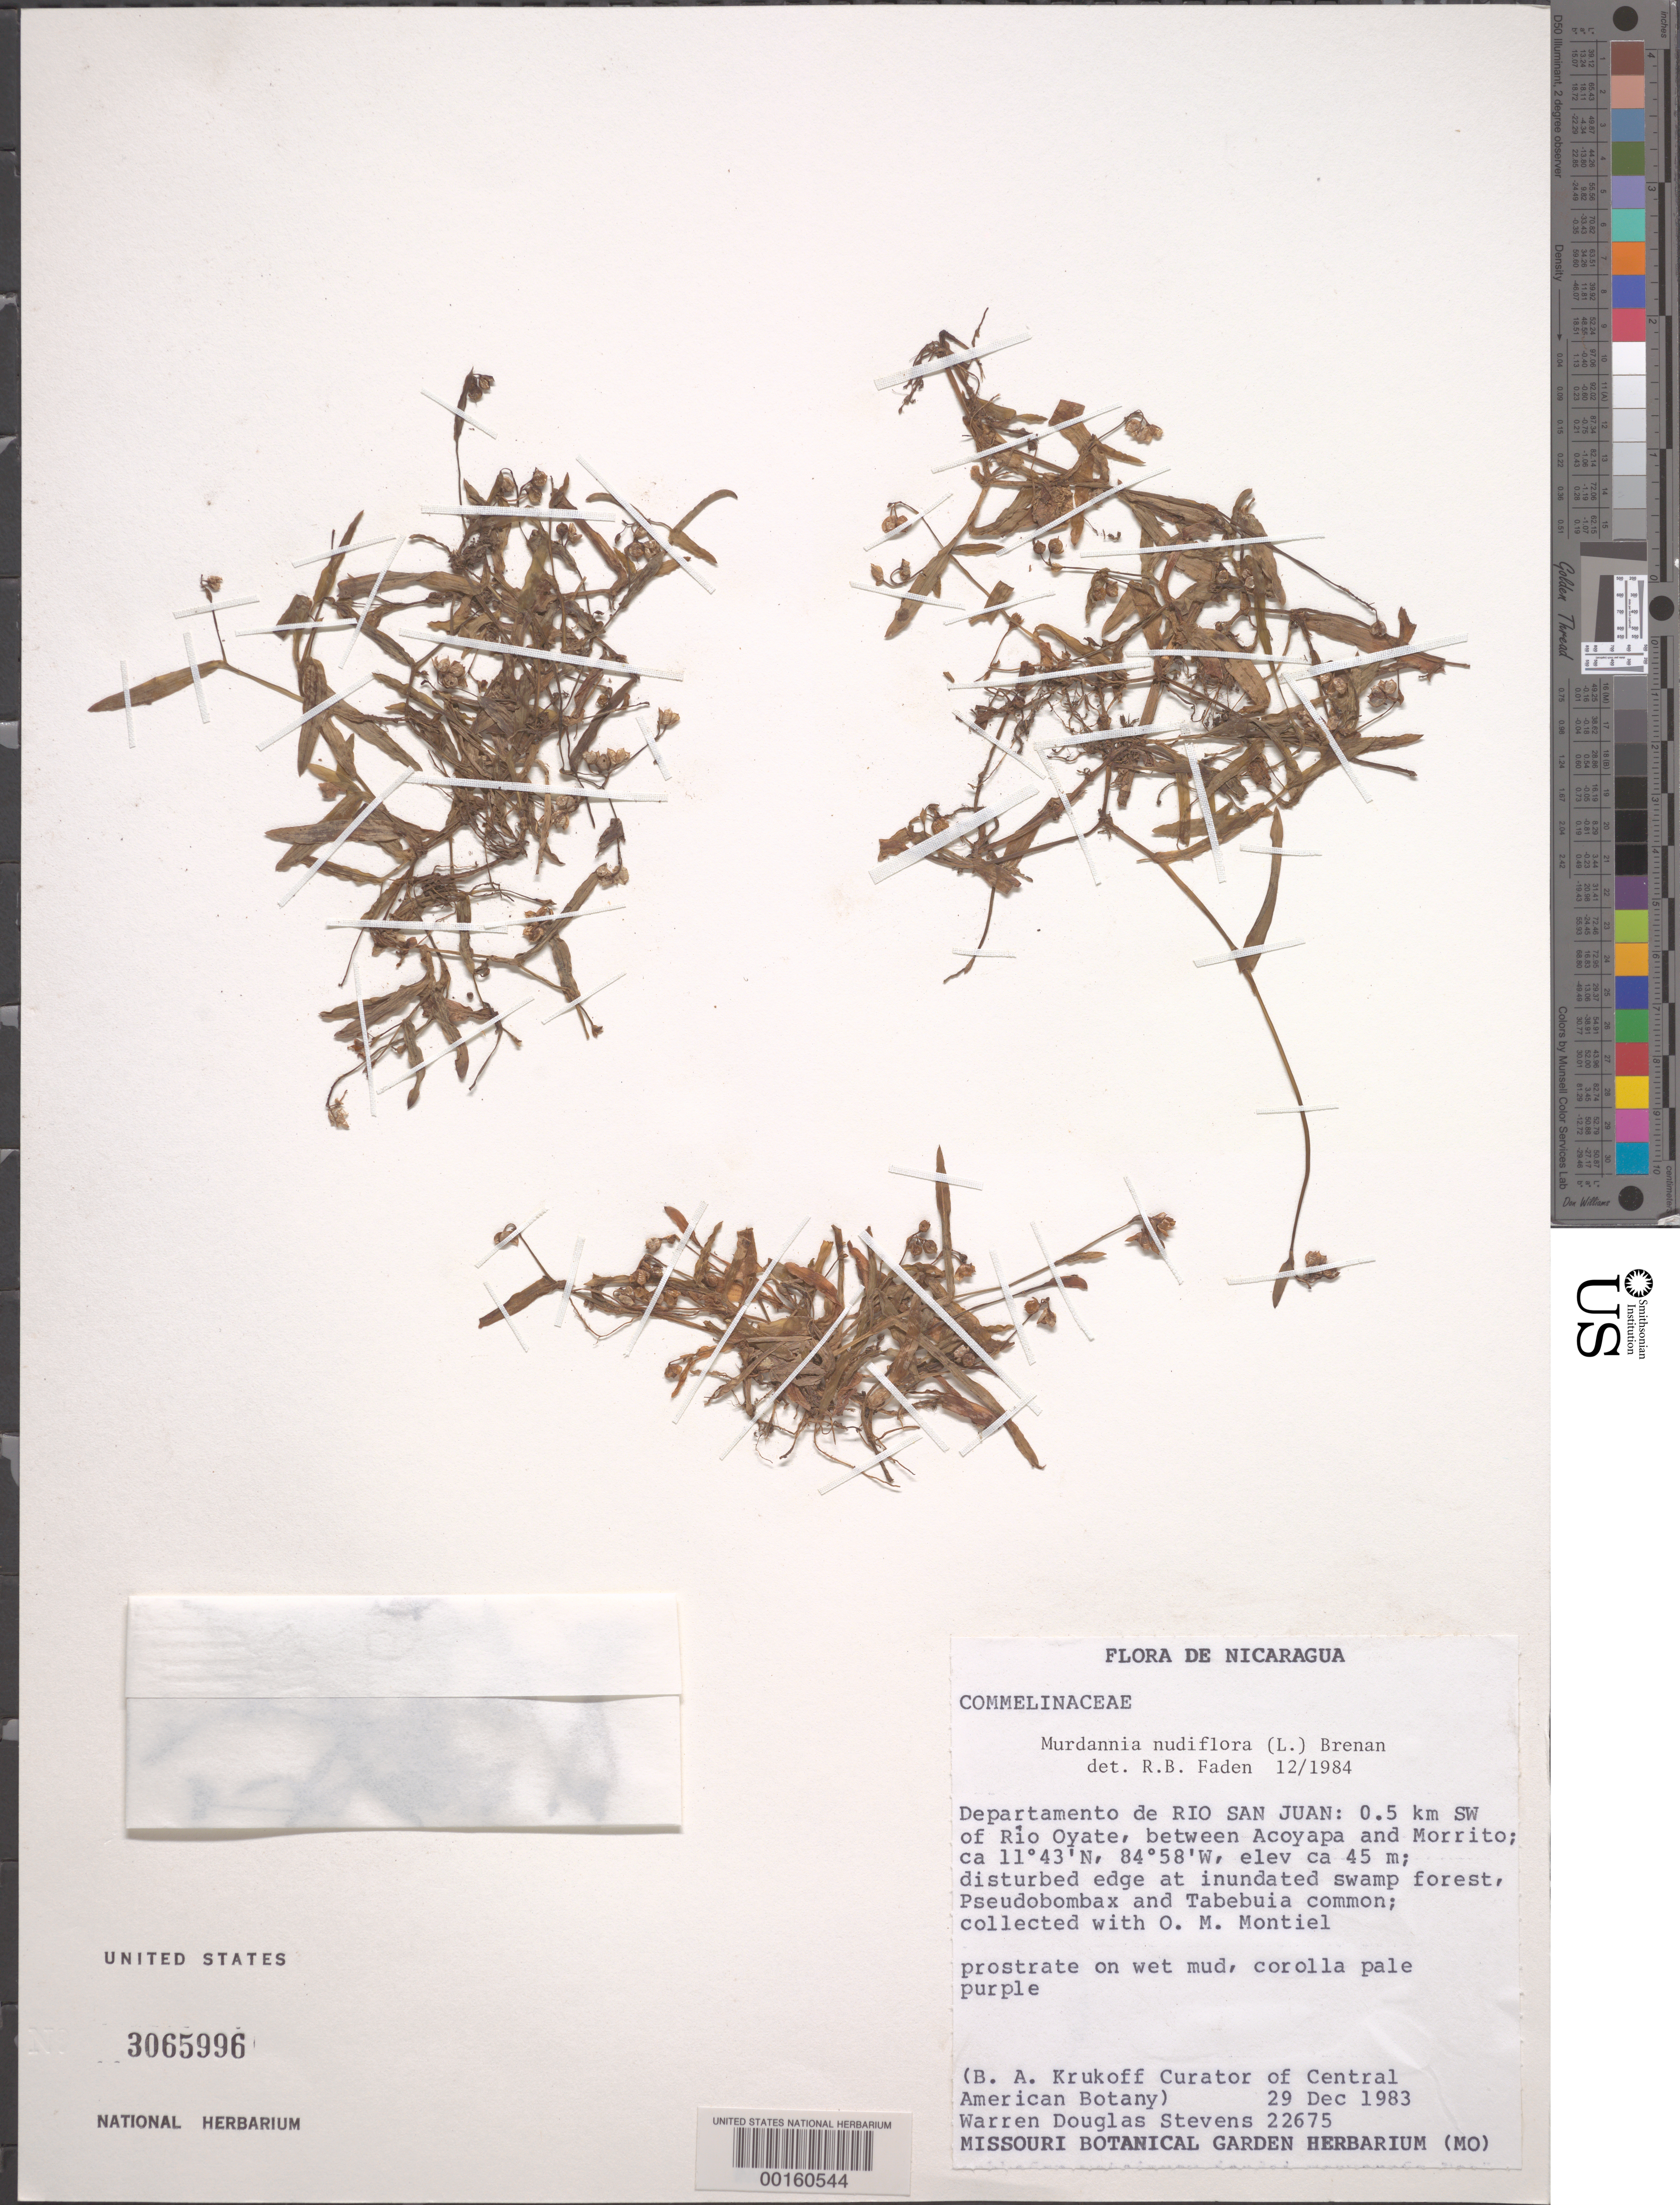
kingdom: Plantae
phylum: Tracheophyta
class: Liliopsida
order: Commelinales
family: Commelinaceae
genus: Murdannia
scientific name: Murdannia nudiflora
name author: (L.) Brenan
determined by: Faden, Robert B., (US), Smithsonian Institution - National Museum of Natural History (UNITED STATES)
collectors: W. D. Stevens & O. Montiel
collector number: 22675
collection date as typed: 29 Dec 1983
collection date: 1983-12-29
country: Nicaragua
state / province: Río San Juan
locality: Sw of rio oyate between acoyapa and morrito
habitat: Disturbed edge of inundated swamp forest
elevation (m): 45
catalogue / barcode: US 3065996